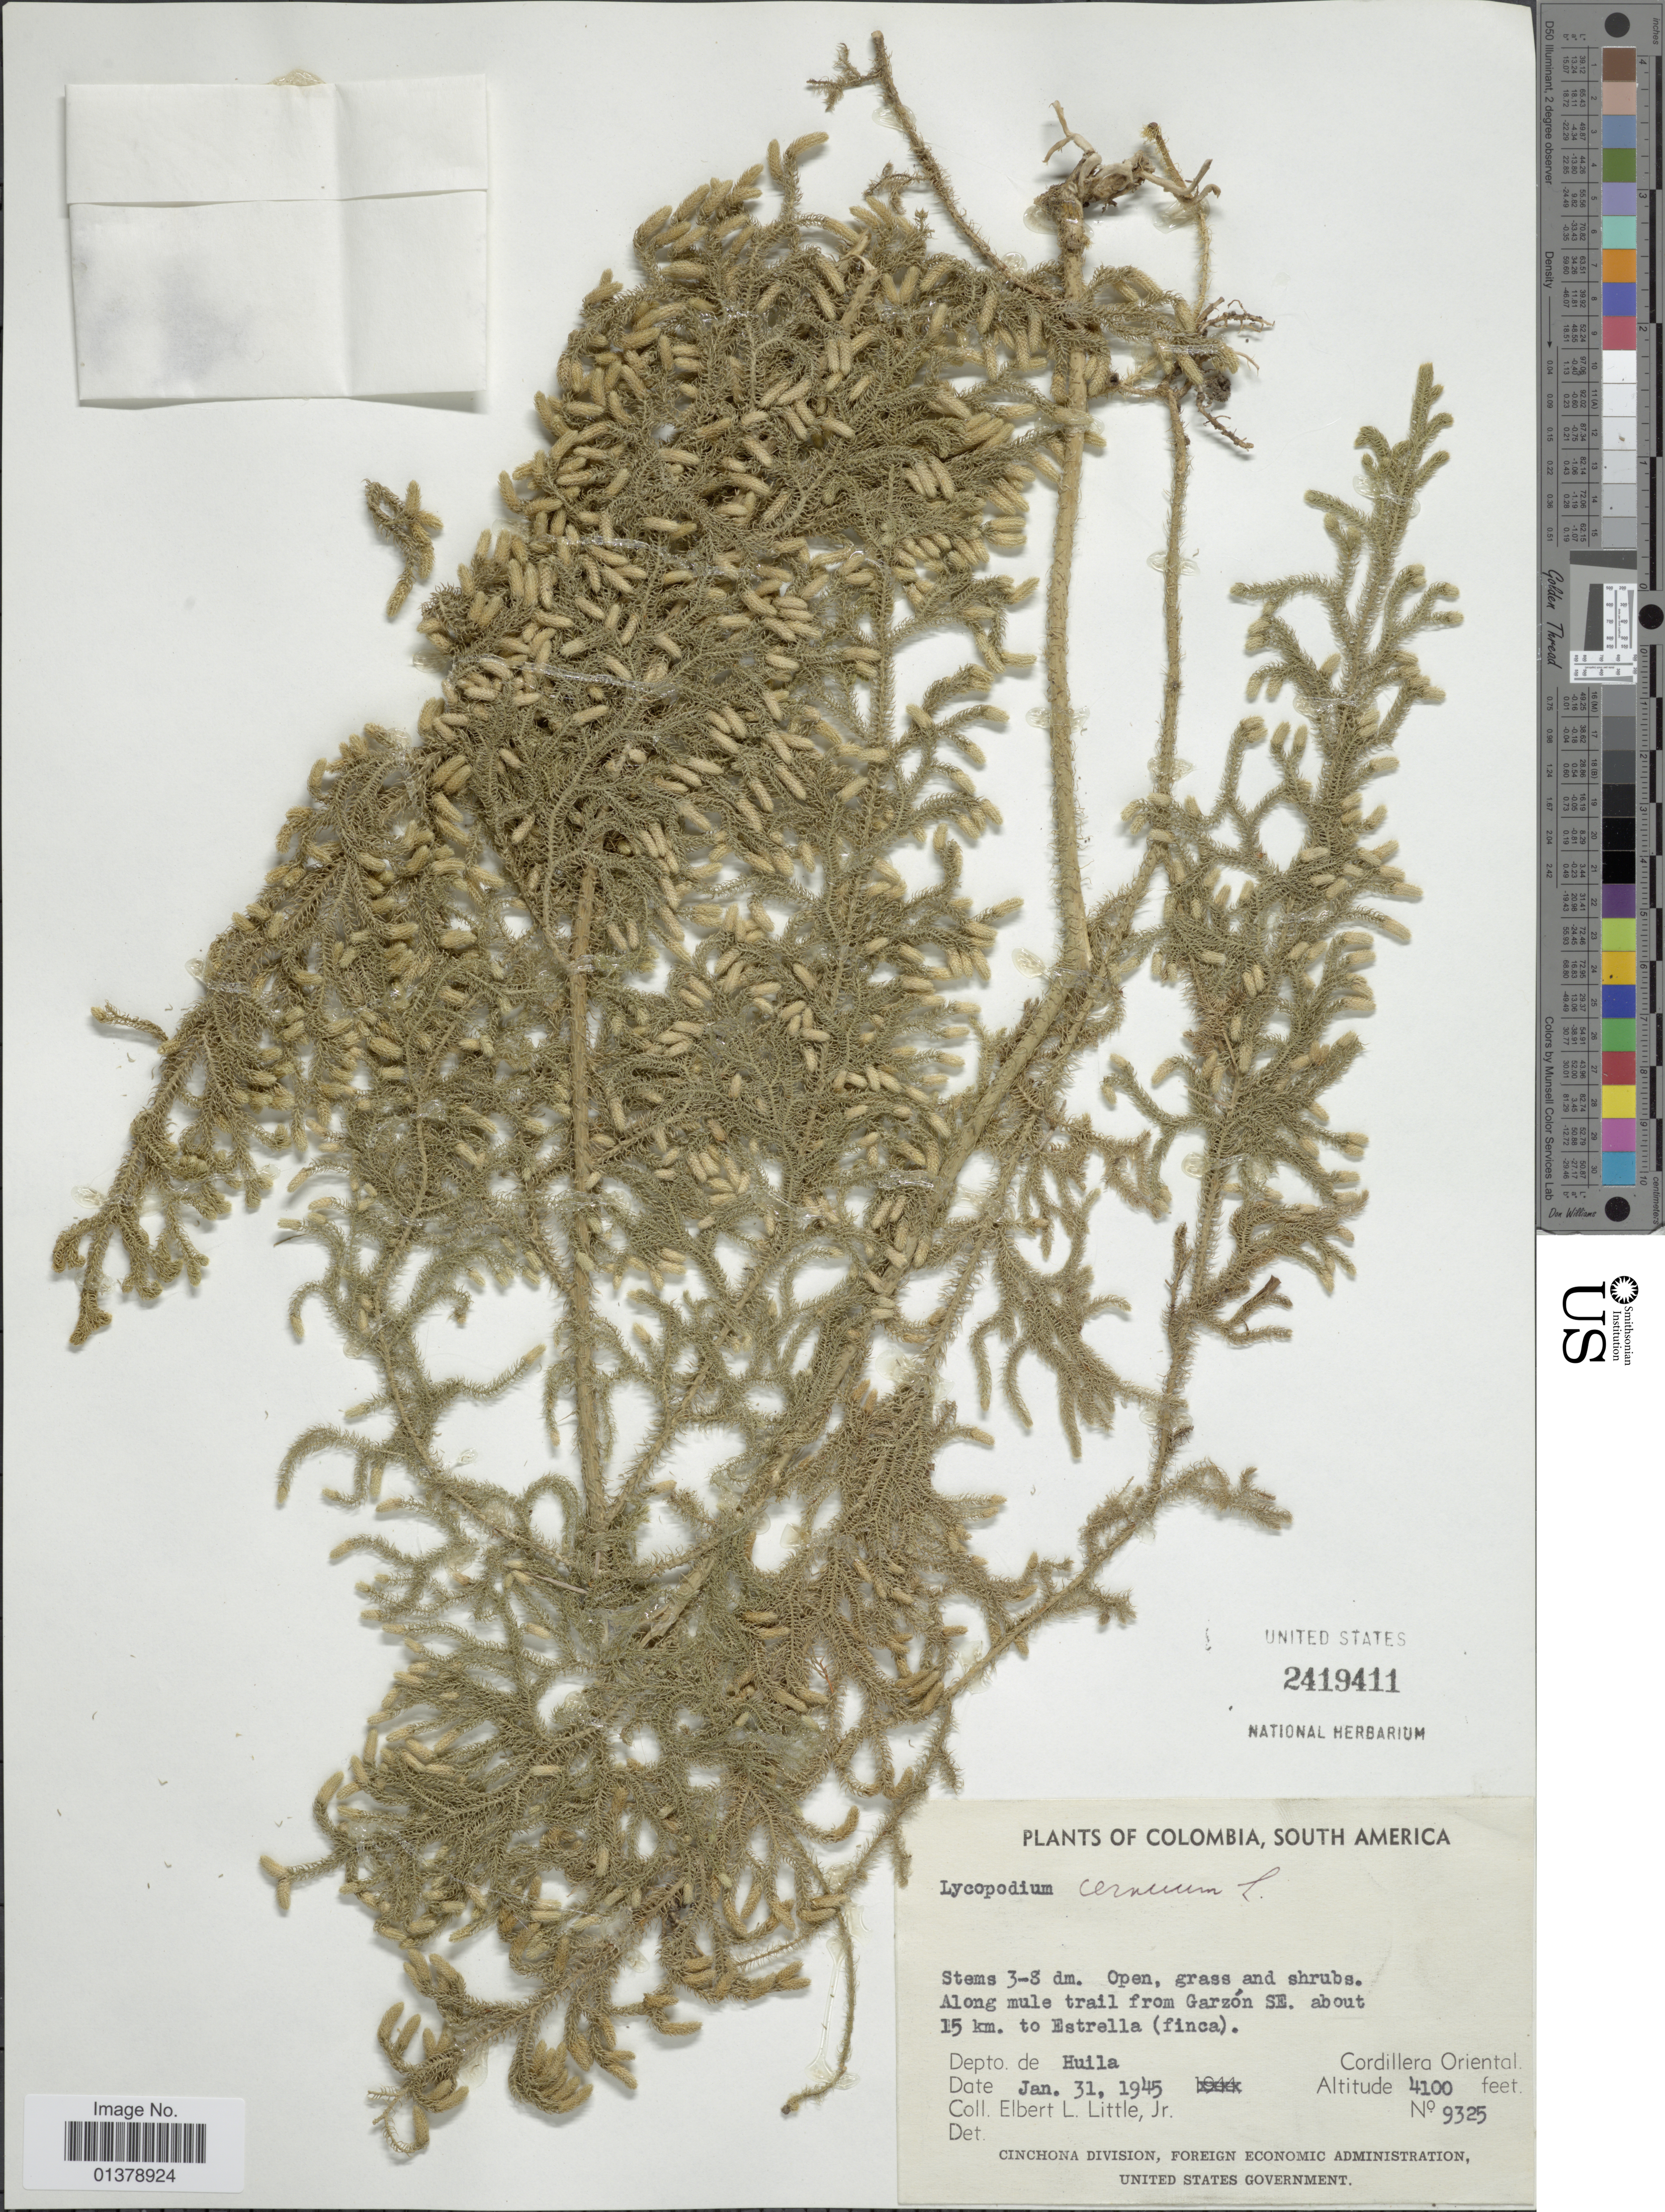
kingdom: Plantae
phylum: Tracheophyta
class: Lycopodiopsida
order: Lycopodiales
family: Lycopodiaceae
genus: Palhinhaea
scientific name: Palhinhaea cernua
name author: (L.) Vasc. & Franco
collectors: E. L. Little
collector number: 9325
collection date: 1945-01-31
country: Colombia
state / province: Huila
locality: Along mule trail from Garzón SE about 15km to Estrella(finca), Cordillera oriental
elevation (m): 1250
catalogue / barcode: US 2419411